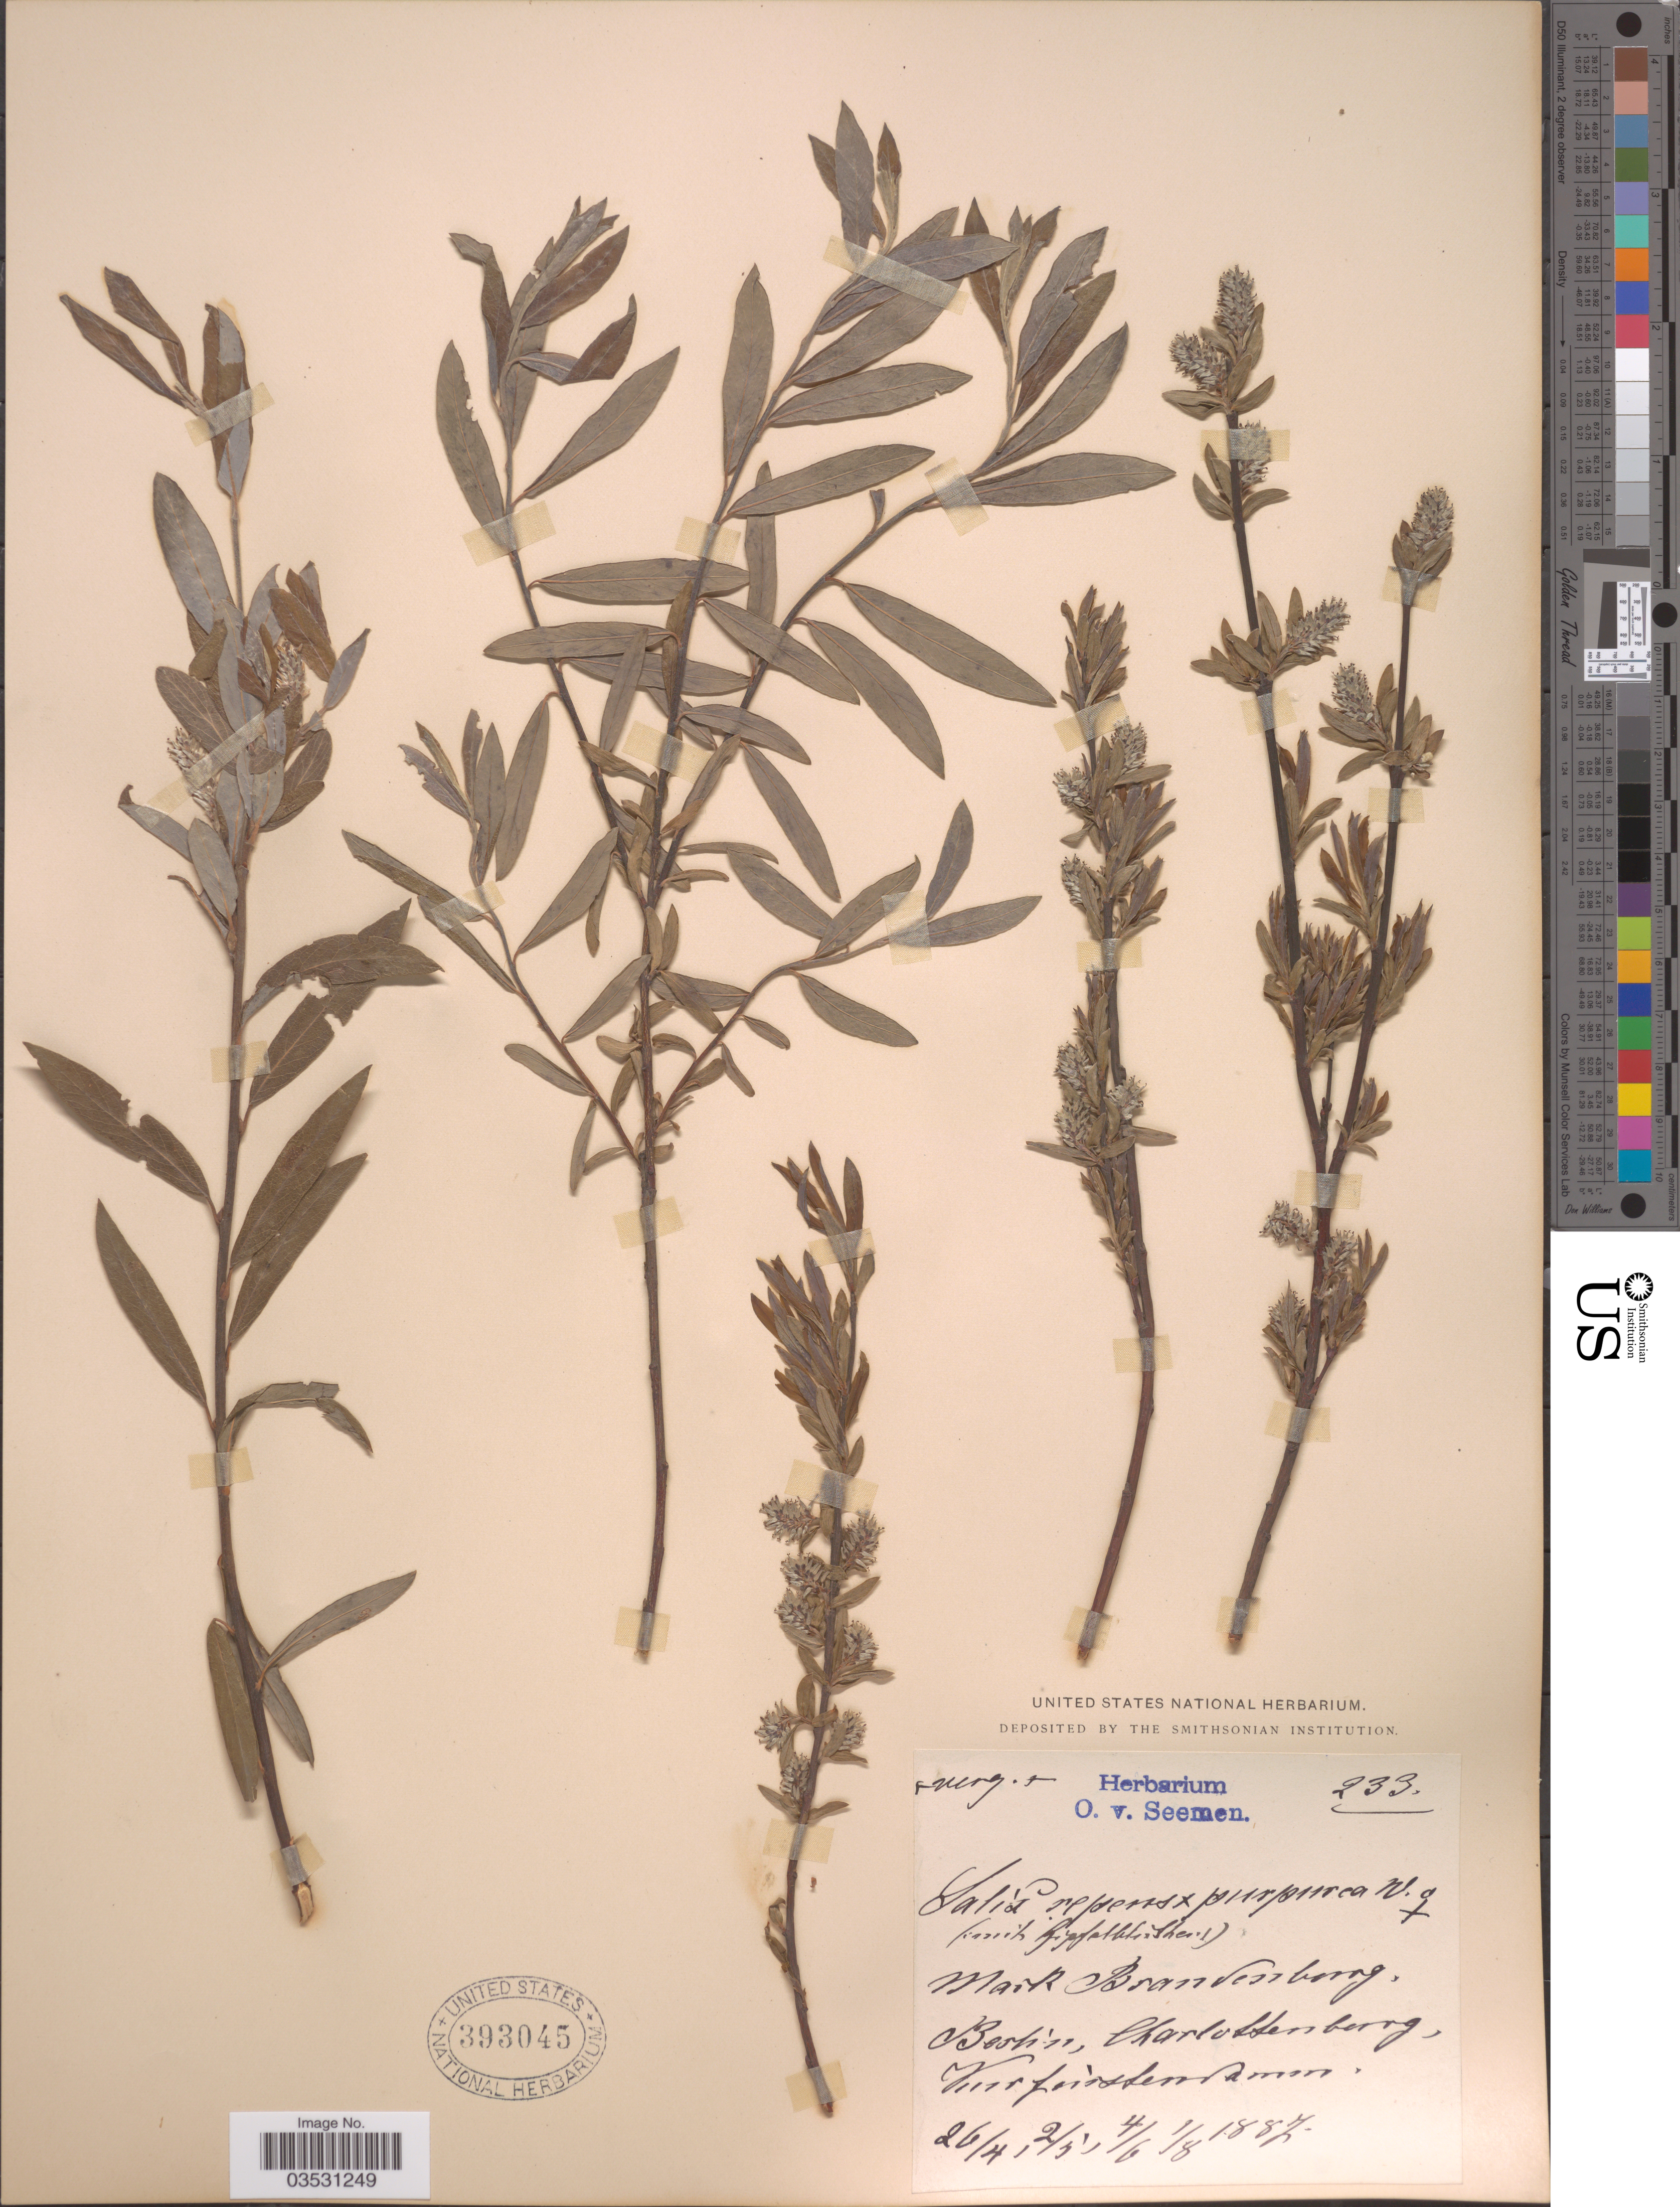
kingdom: Plantae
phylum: Tracheophyta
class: Magnoliopsida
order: Malpighiales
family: Salicaceae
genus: Salix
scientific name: Salix repens x S. purpurea L.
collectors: K. O. von Seemen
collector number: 233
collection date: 1887-04-26/1887-08-01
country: Germany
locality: Mark Brandenburg, Berlin, Charlottenburg, Knorfinstemdamen [interpreted].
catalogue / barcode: US 393045